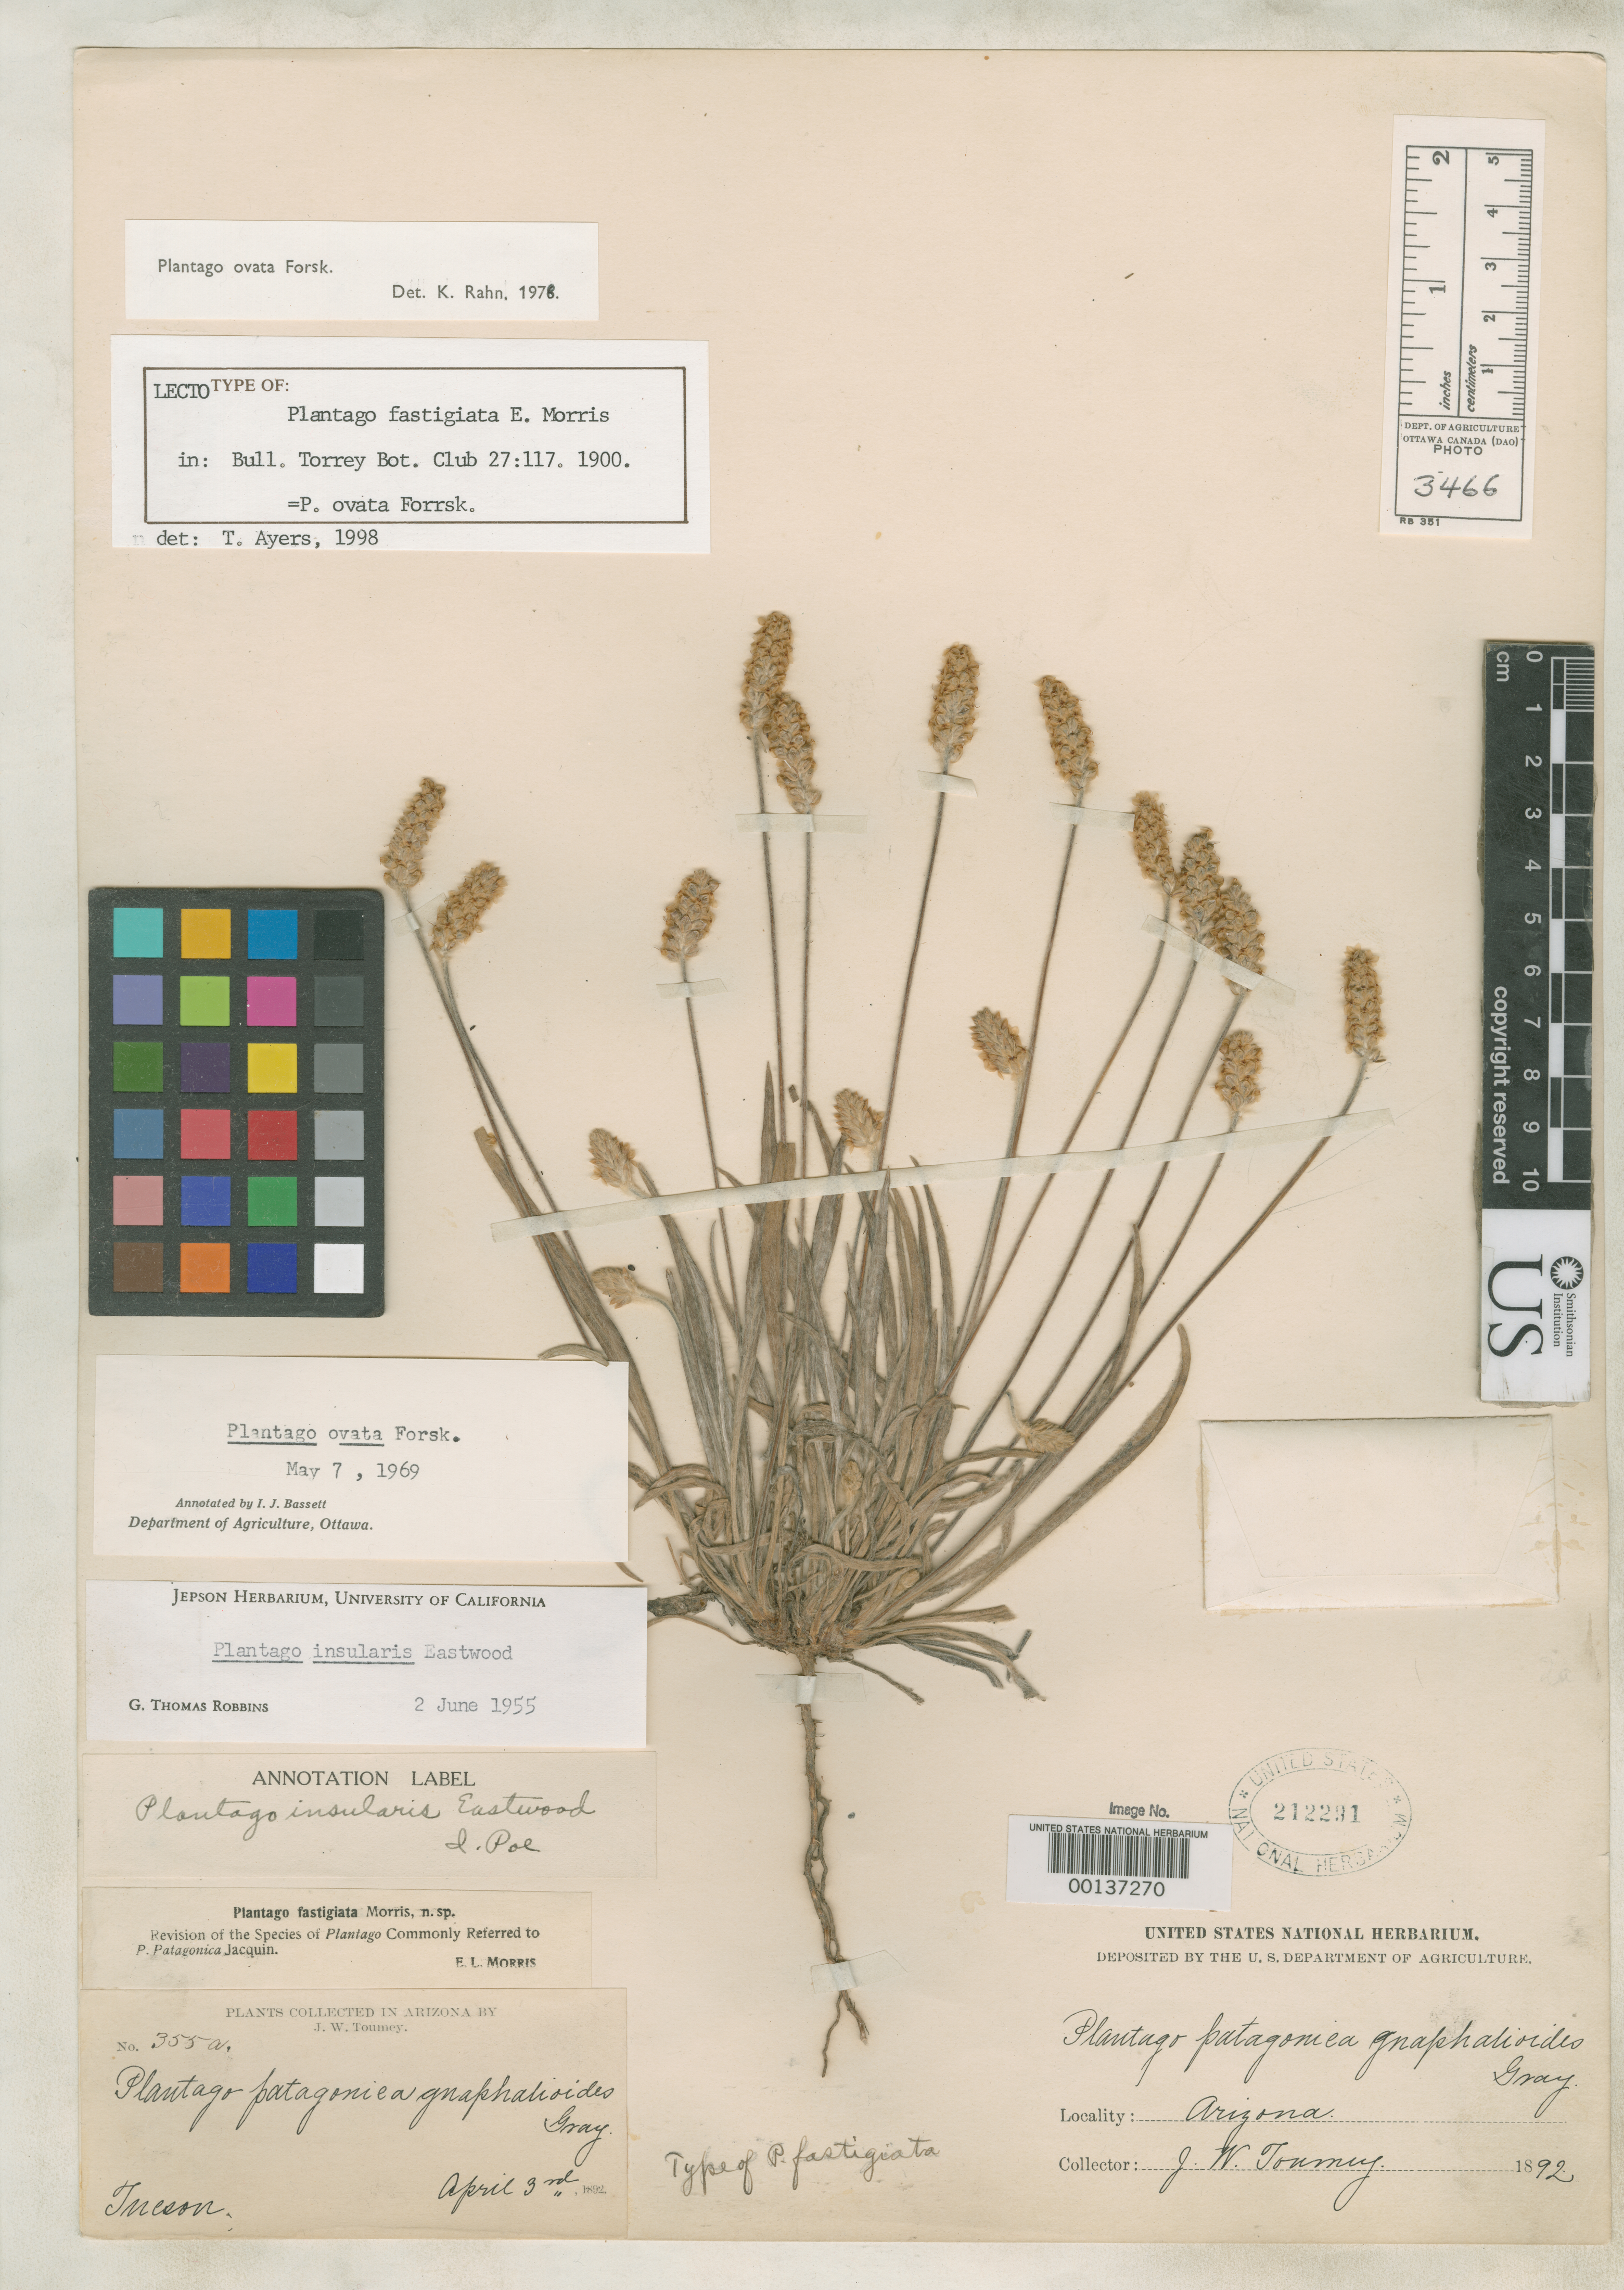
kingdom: Plantae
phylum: Tracheophyta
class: Magnoliopsida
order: Lamiales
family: Plantaginaceae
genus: Plantago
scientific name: Plantago fastigiata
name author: E. Morris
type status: Holotype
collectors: J. W. Toumey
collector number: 355a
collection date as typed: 03 Apr 1892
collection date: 1892-04-03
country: United States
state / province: Arizona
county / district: Pima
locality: Tucson.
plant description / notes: Protologue, "Type specimen is J.W. Toumey's no. 355a, from Tucson, Arizona, April, 1892, of which there are two sheets in the U.S. National Herbarium." This sheet (USNH 212291) annotated in 1998 by T. Ayers as lectotype.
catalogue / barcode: US 212291